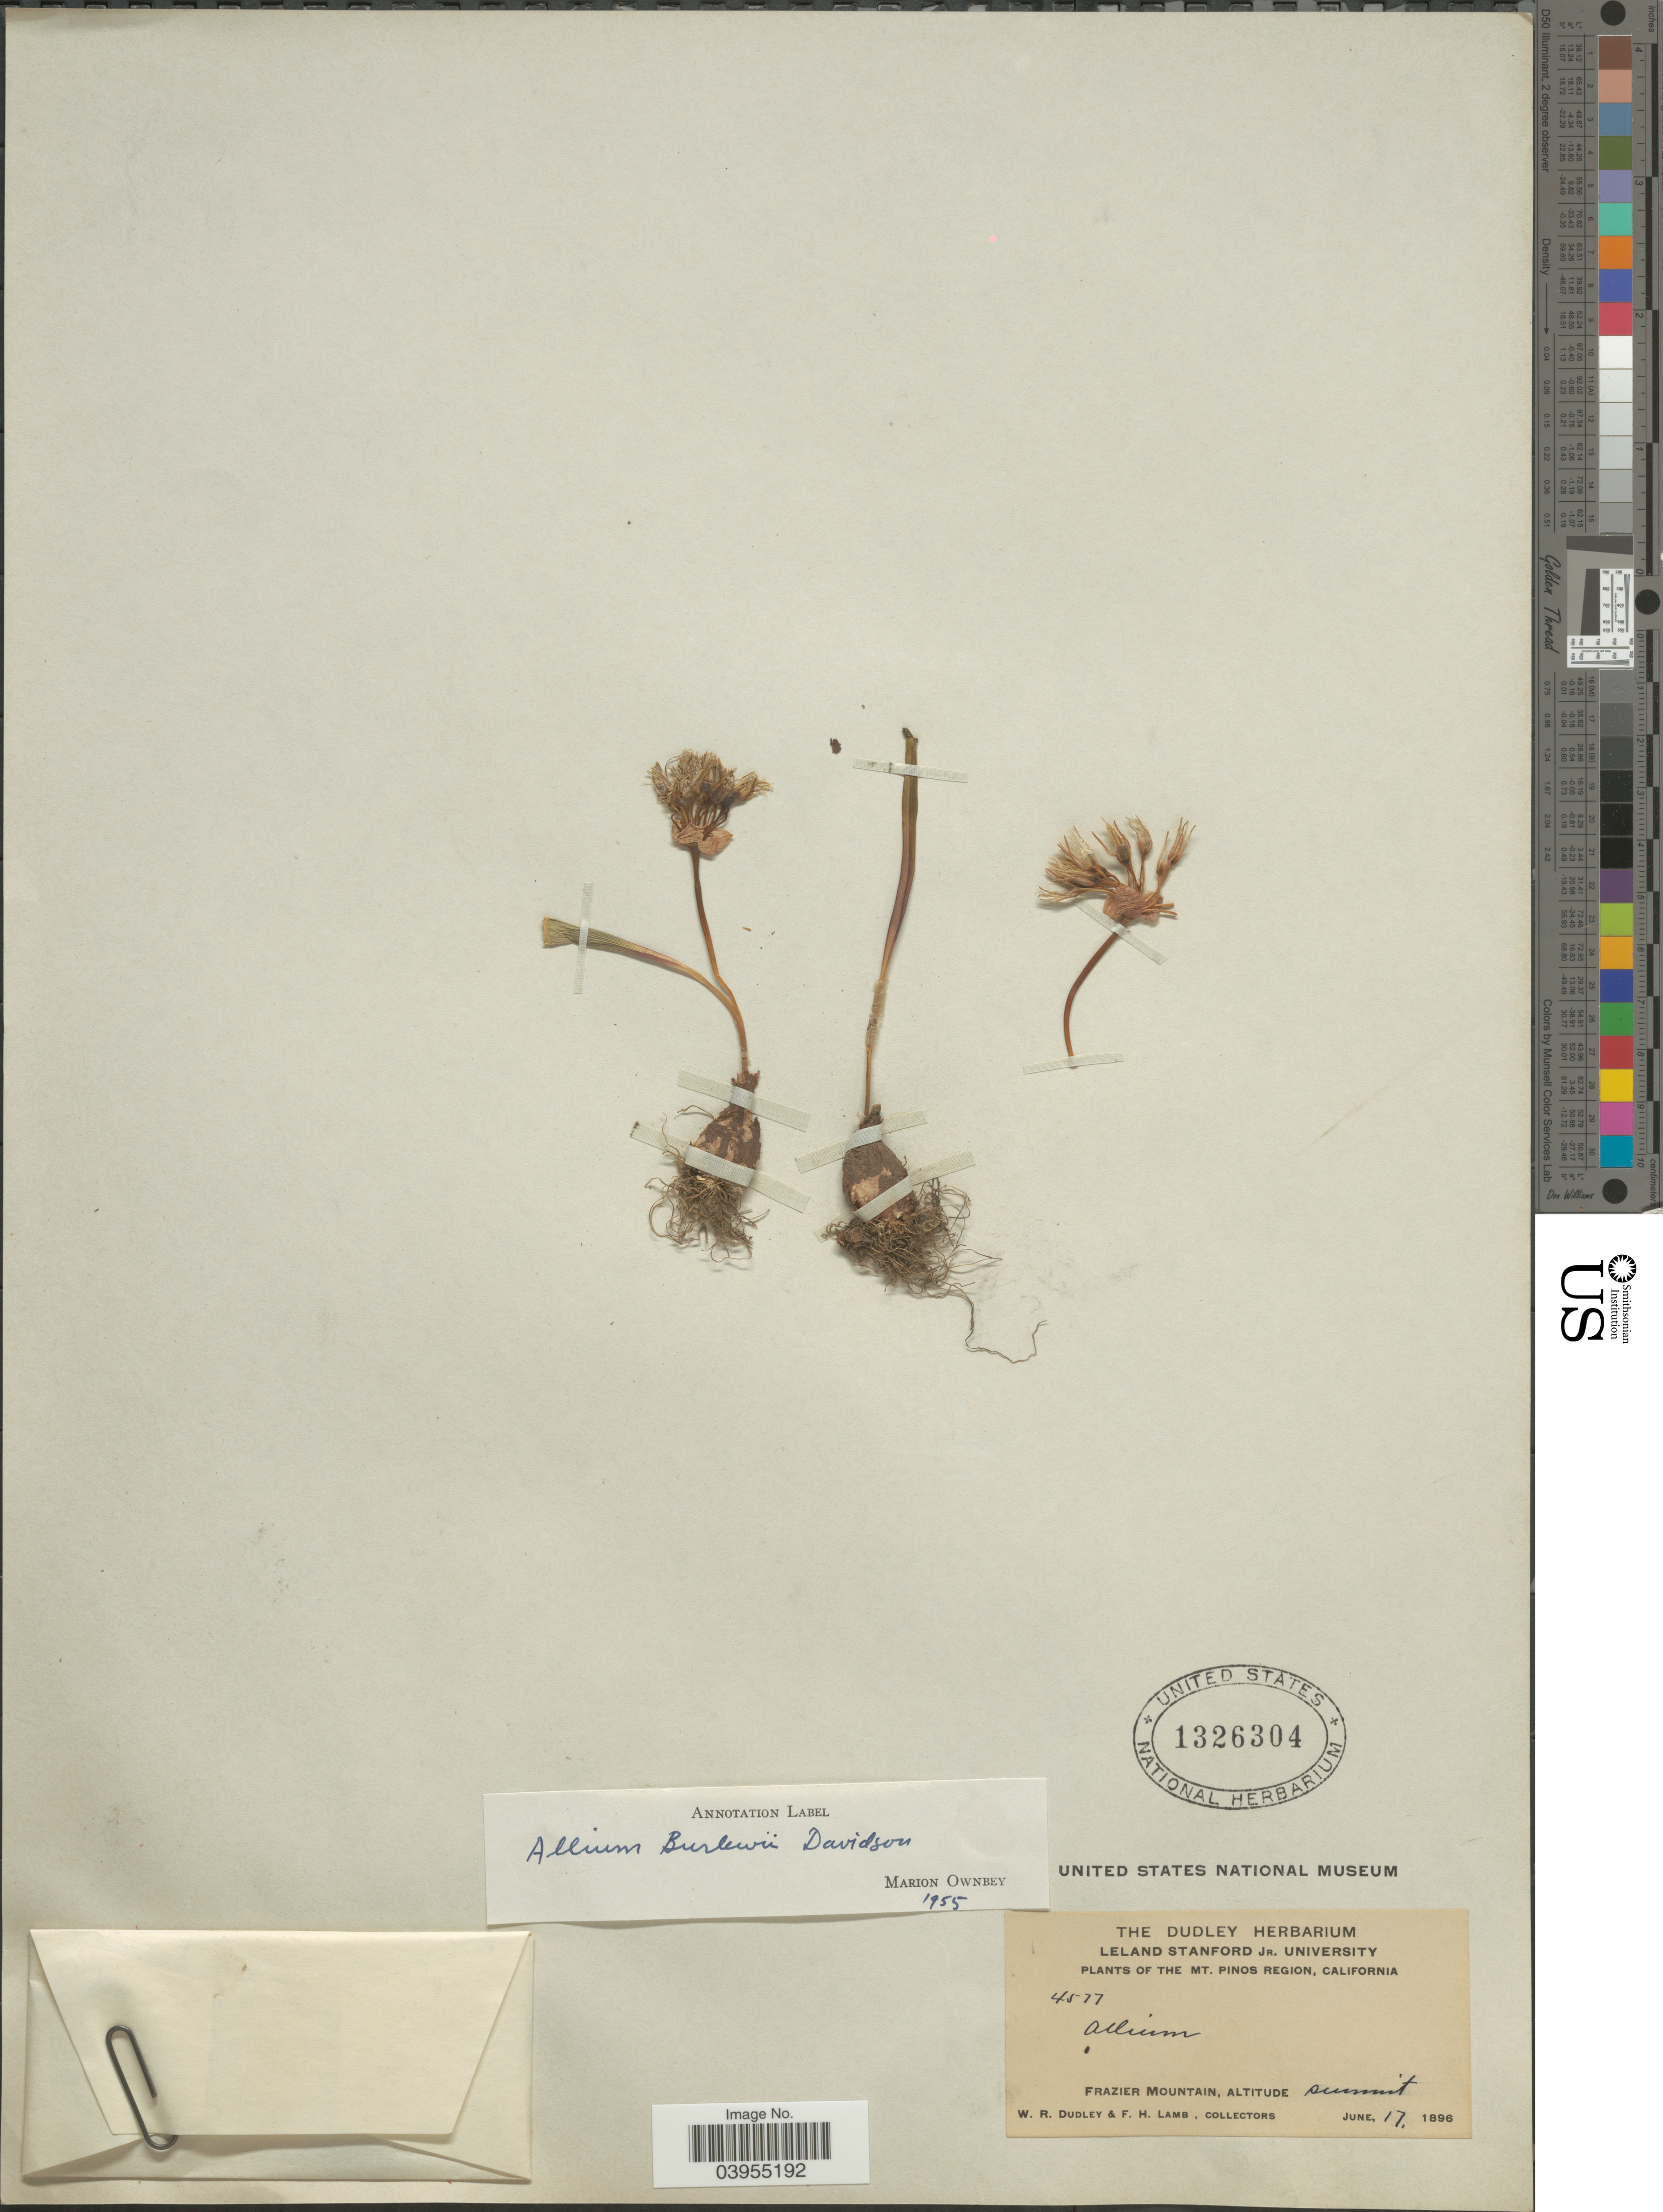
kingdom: Plantae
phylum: Tracheophyta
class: Liliopsida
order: Asparagales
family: Amaryllidaceae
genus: Allium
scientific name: Allium burlewii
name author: Davidson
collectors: W. Dudley & F. H. Lamb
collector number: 4577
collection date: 1896-06-17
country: United States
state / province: California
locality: The Mt. Pinos Region. Frazier Mountain. Summit.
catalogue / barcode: US 1326304